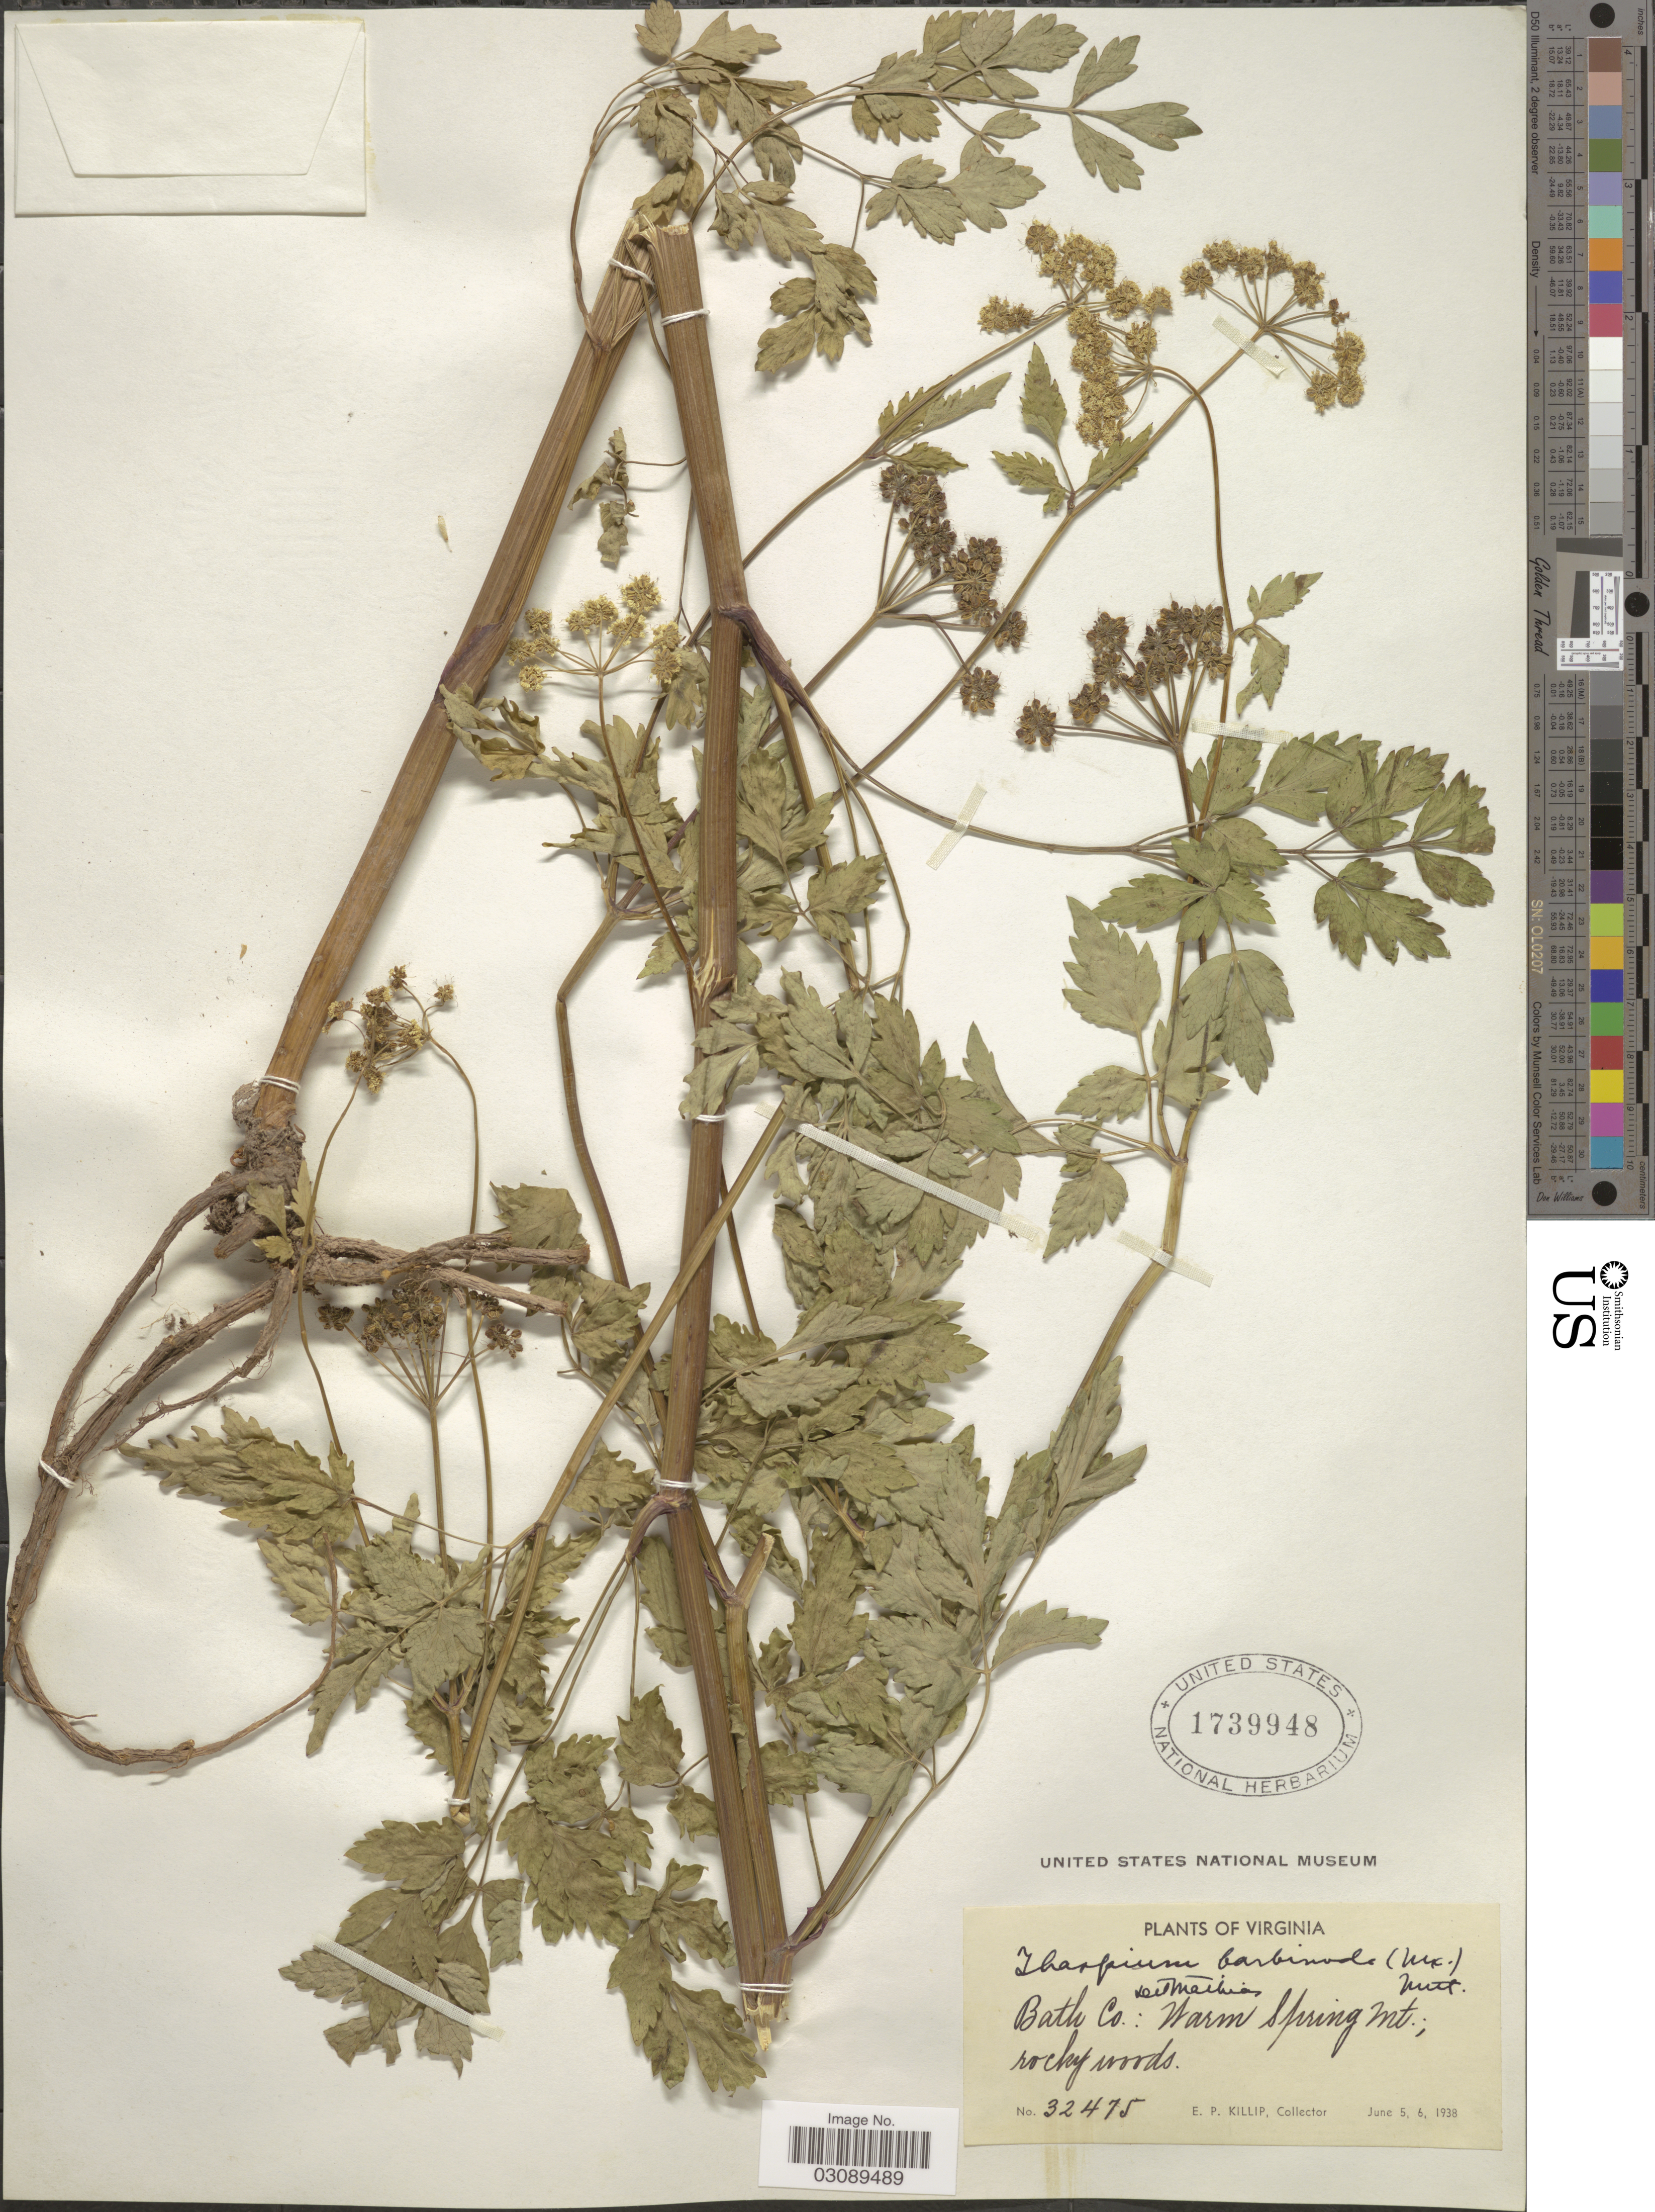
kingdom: Plantae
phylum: Tracheophyta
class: Magnoliopsida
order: Apiales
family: Apiaceae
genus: Thaspium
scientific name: Thaspium barbinode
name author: (Michx.) Nutt.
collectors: E. P. Killip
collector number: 32475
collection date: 1938-06-05/1938-06-06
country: United States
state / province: Virginia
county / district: Bath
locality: Bath Co.: Warm Spring Mt.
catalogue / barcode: US 1739948